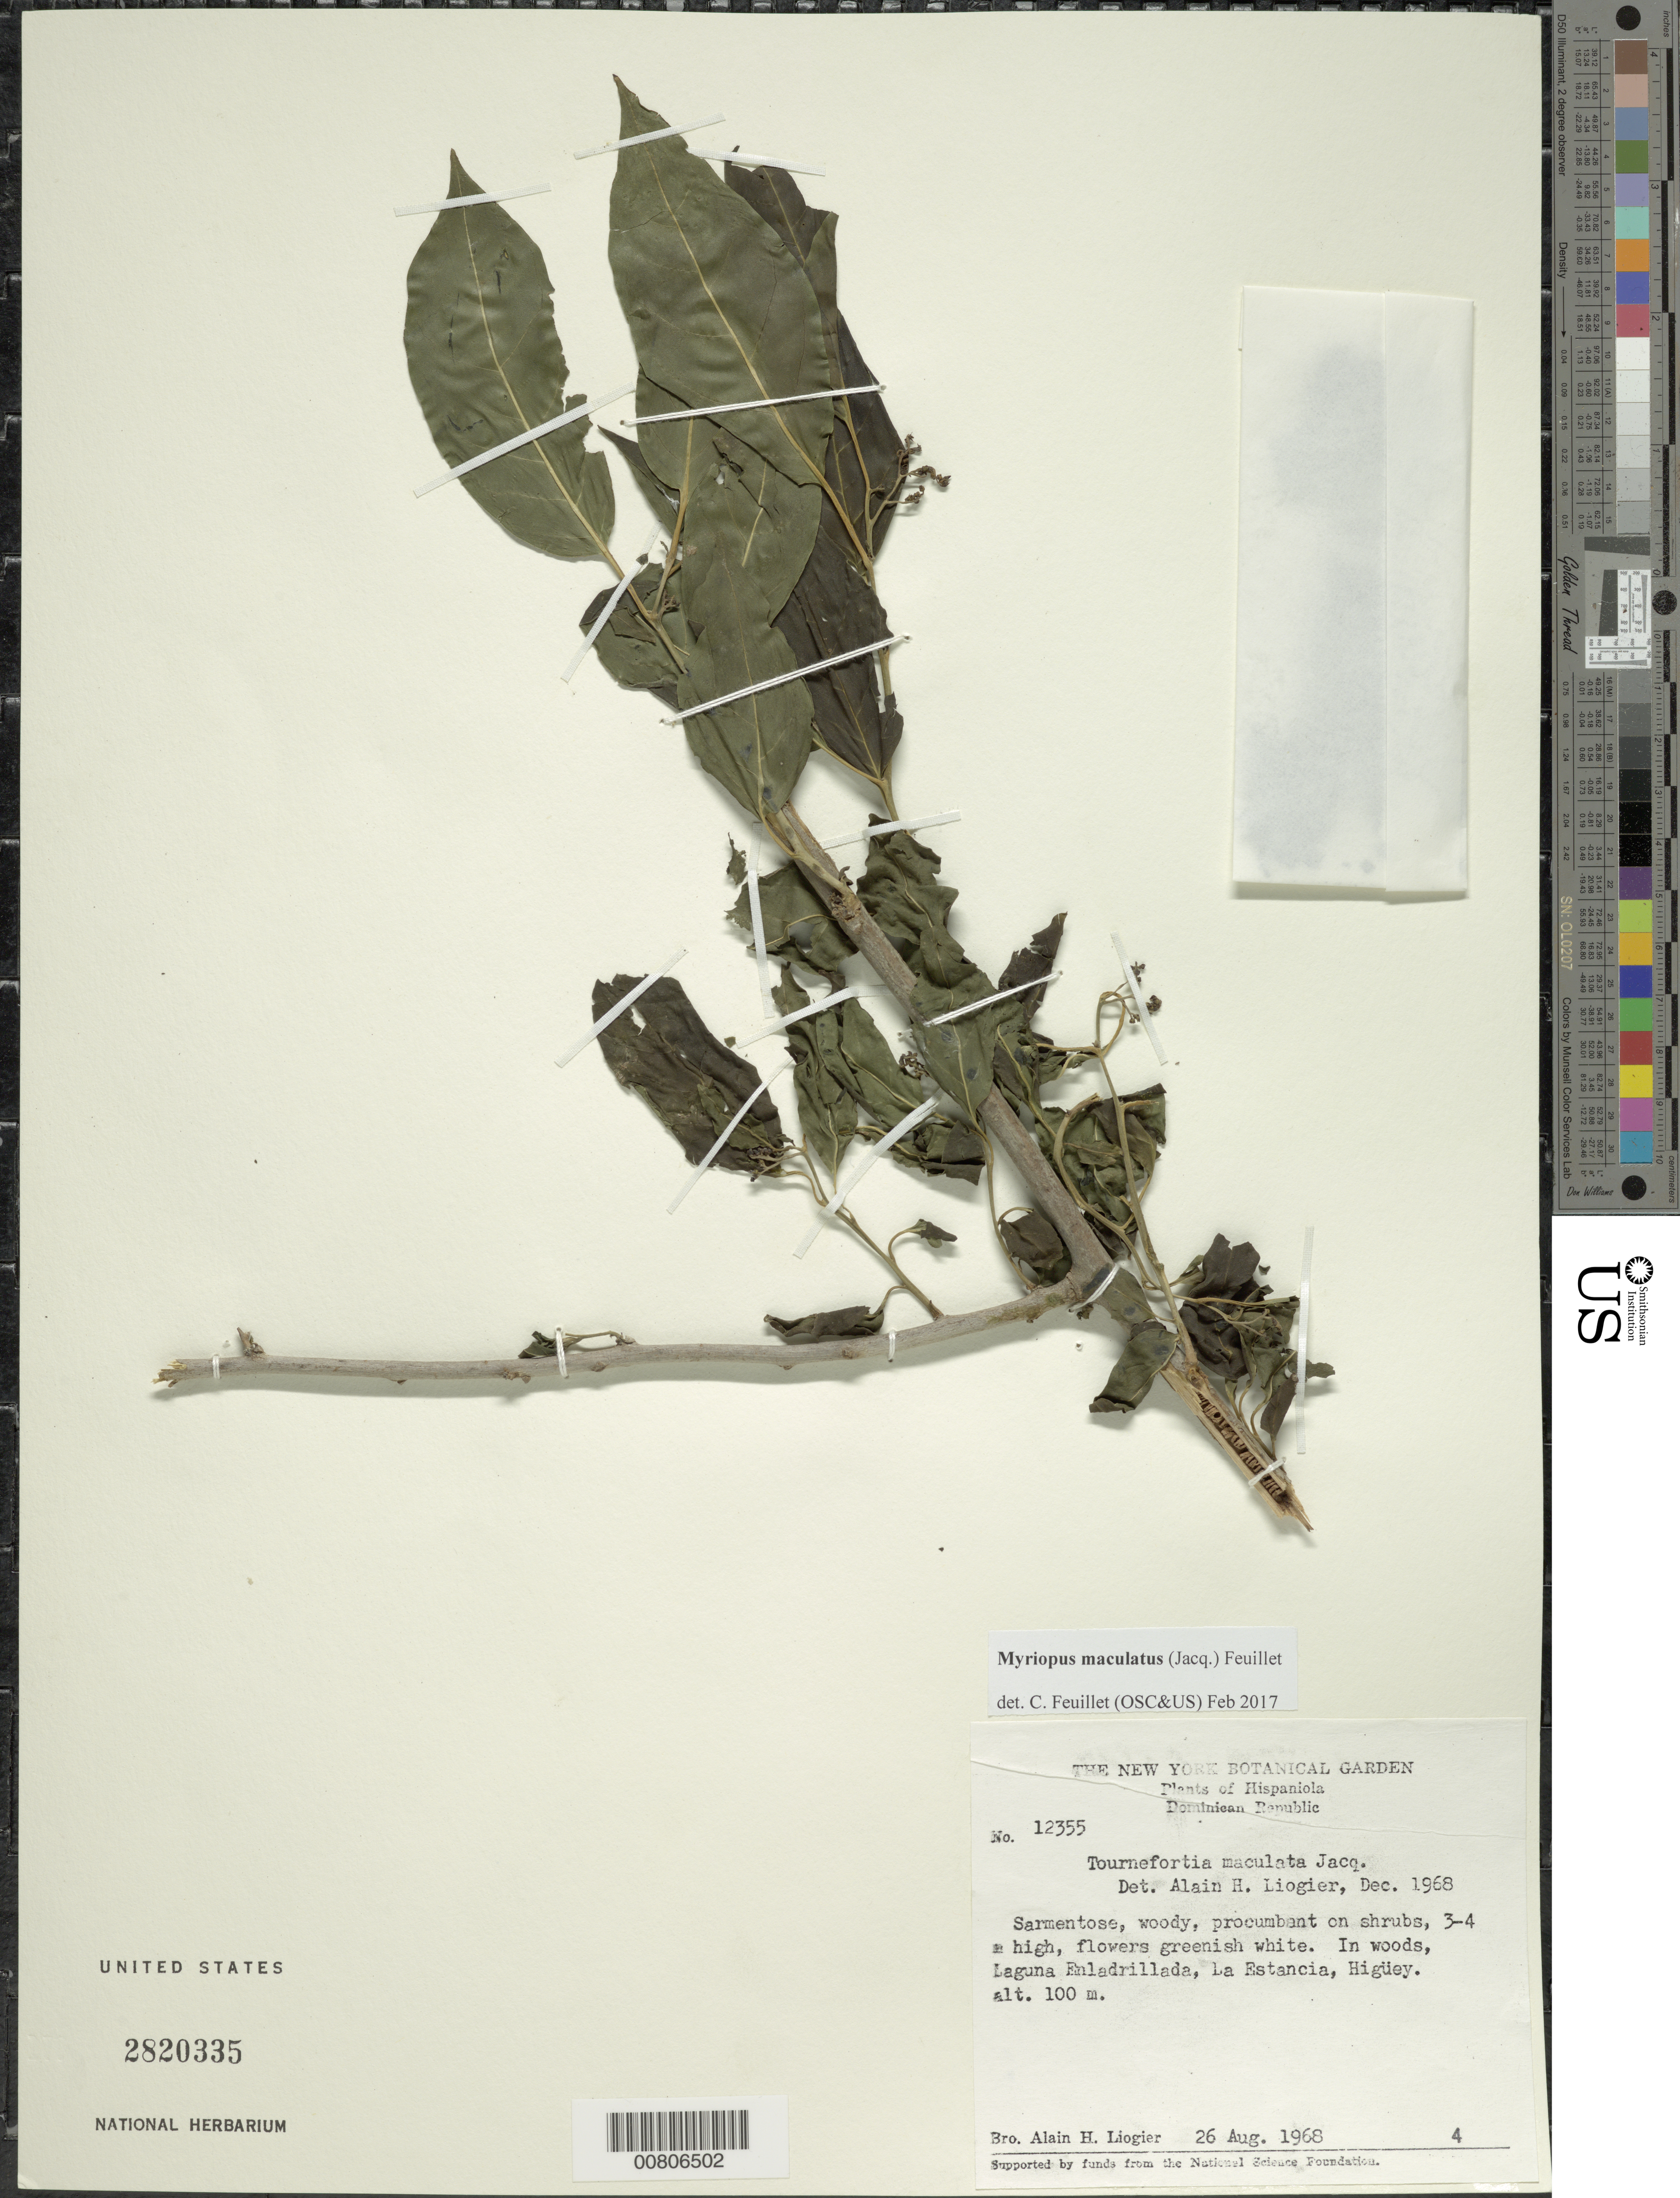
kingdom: Plantae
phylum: Tracheophyta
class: Magnoliopsida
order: Boraginales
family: Heliotropiaceae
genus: Myriopus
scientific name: Myriopus maculatus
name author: (Jacq.) Feuillet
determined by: Feuillet, C.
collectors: A. H. Liogier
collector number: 12355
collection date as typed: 26 Aug 1968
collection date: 1968-08-26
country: Dominican Republic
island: Hispaniola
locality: Laguna Enladrillada, La Estancia, Higüey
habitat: In woods, on shrubs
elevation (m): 100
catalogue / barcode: US 2820335